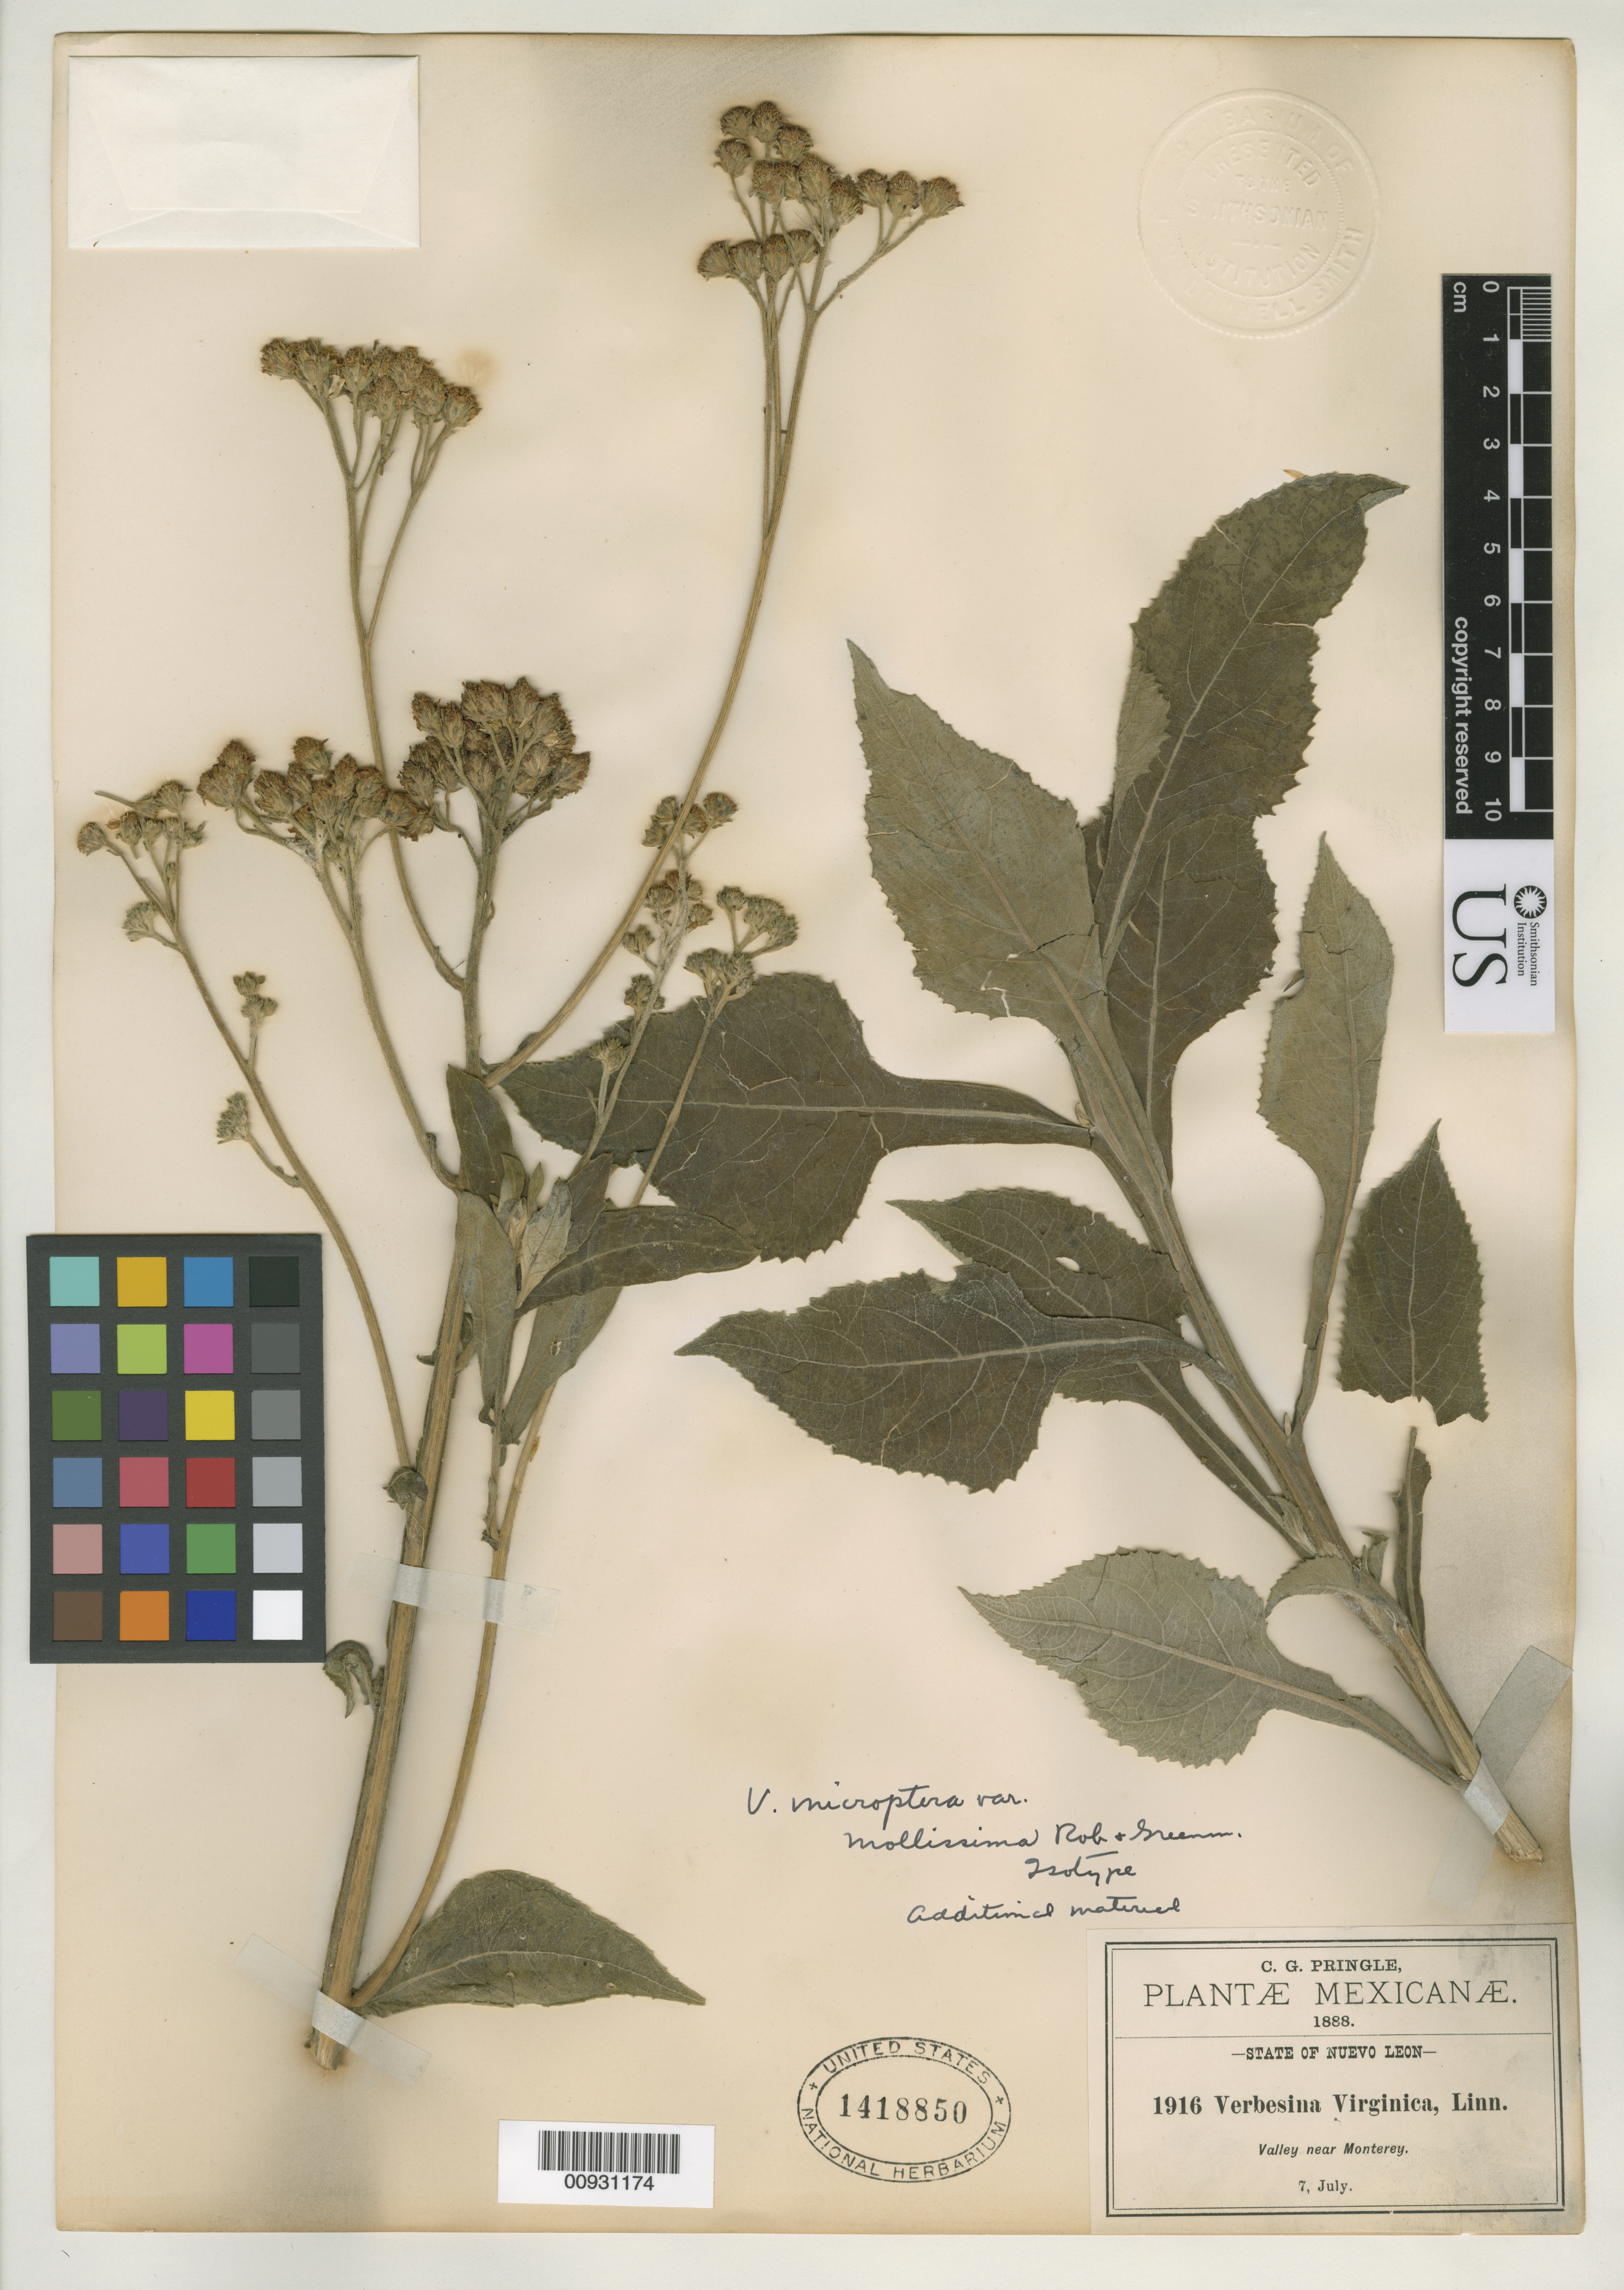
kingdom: Plantae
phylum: Tracheophyta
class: Magnoliopsida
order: Asterales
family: Asteraceae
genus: Verbesina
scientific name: Verbesina microptera var. mollissima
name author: B.L. Rob. & Greenm.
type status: Syntype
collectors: C. G. Pringle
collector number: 1916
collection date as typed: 07 Jul 1888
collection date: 1888-07-07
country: Mexico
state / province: Nuevo León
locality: Monterrey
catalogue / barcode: US 1418850